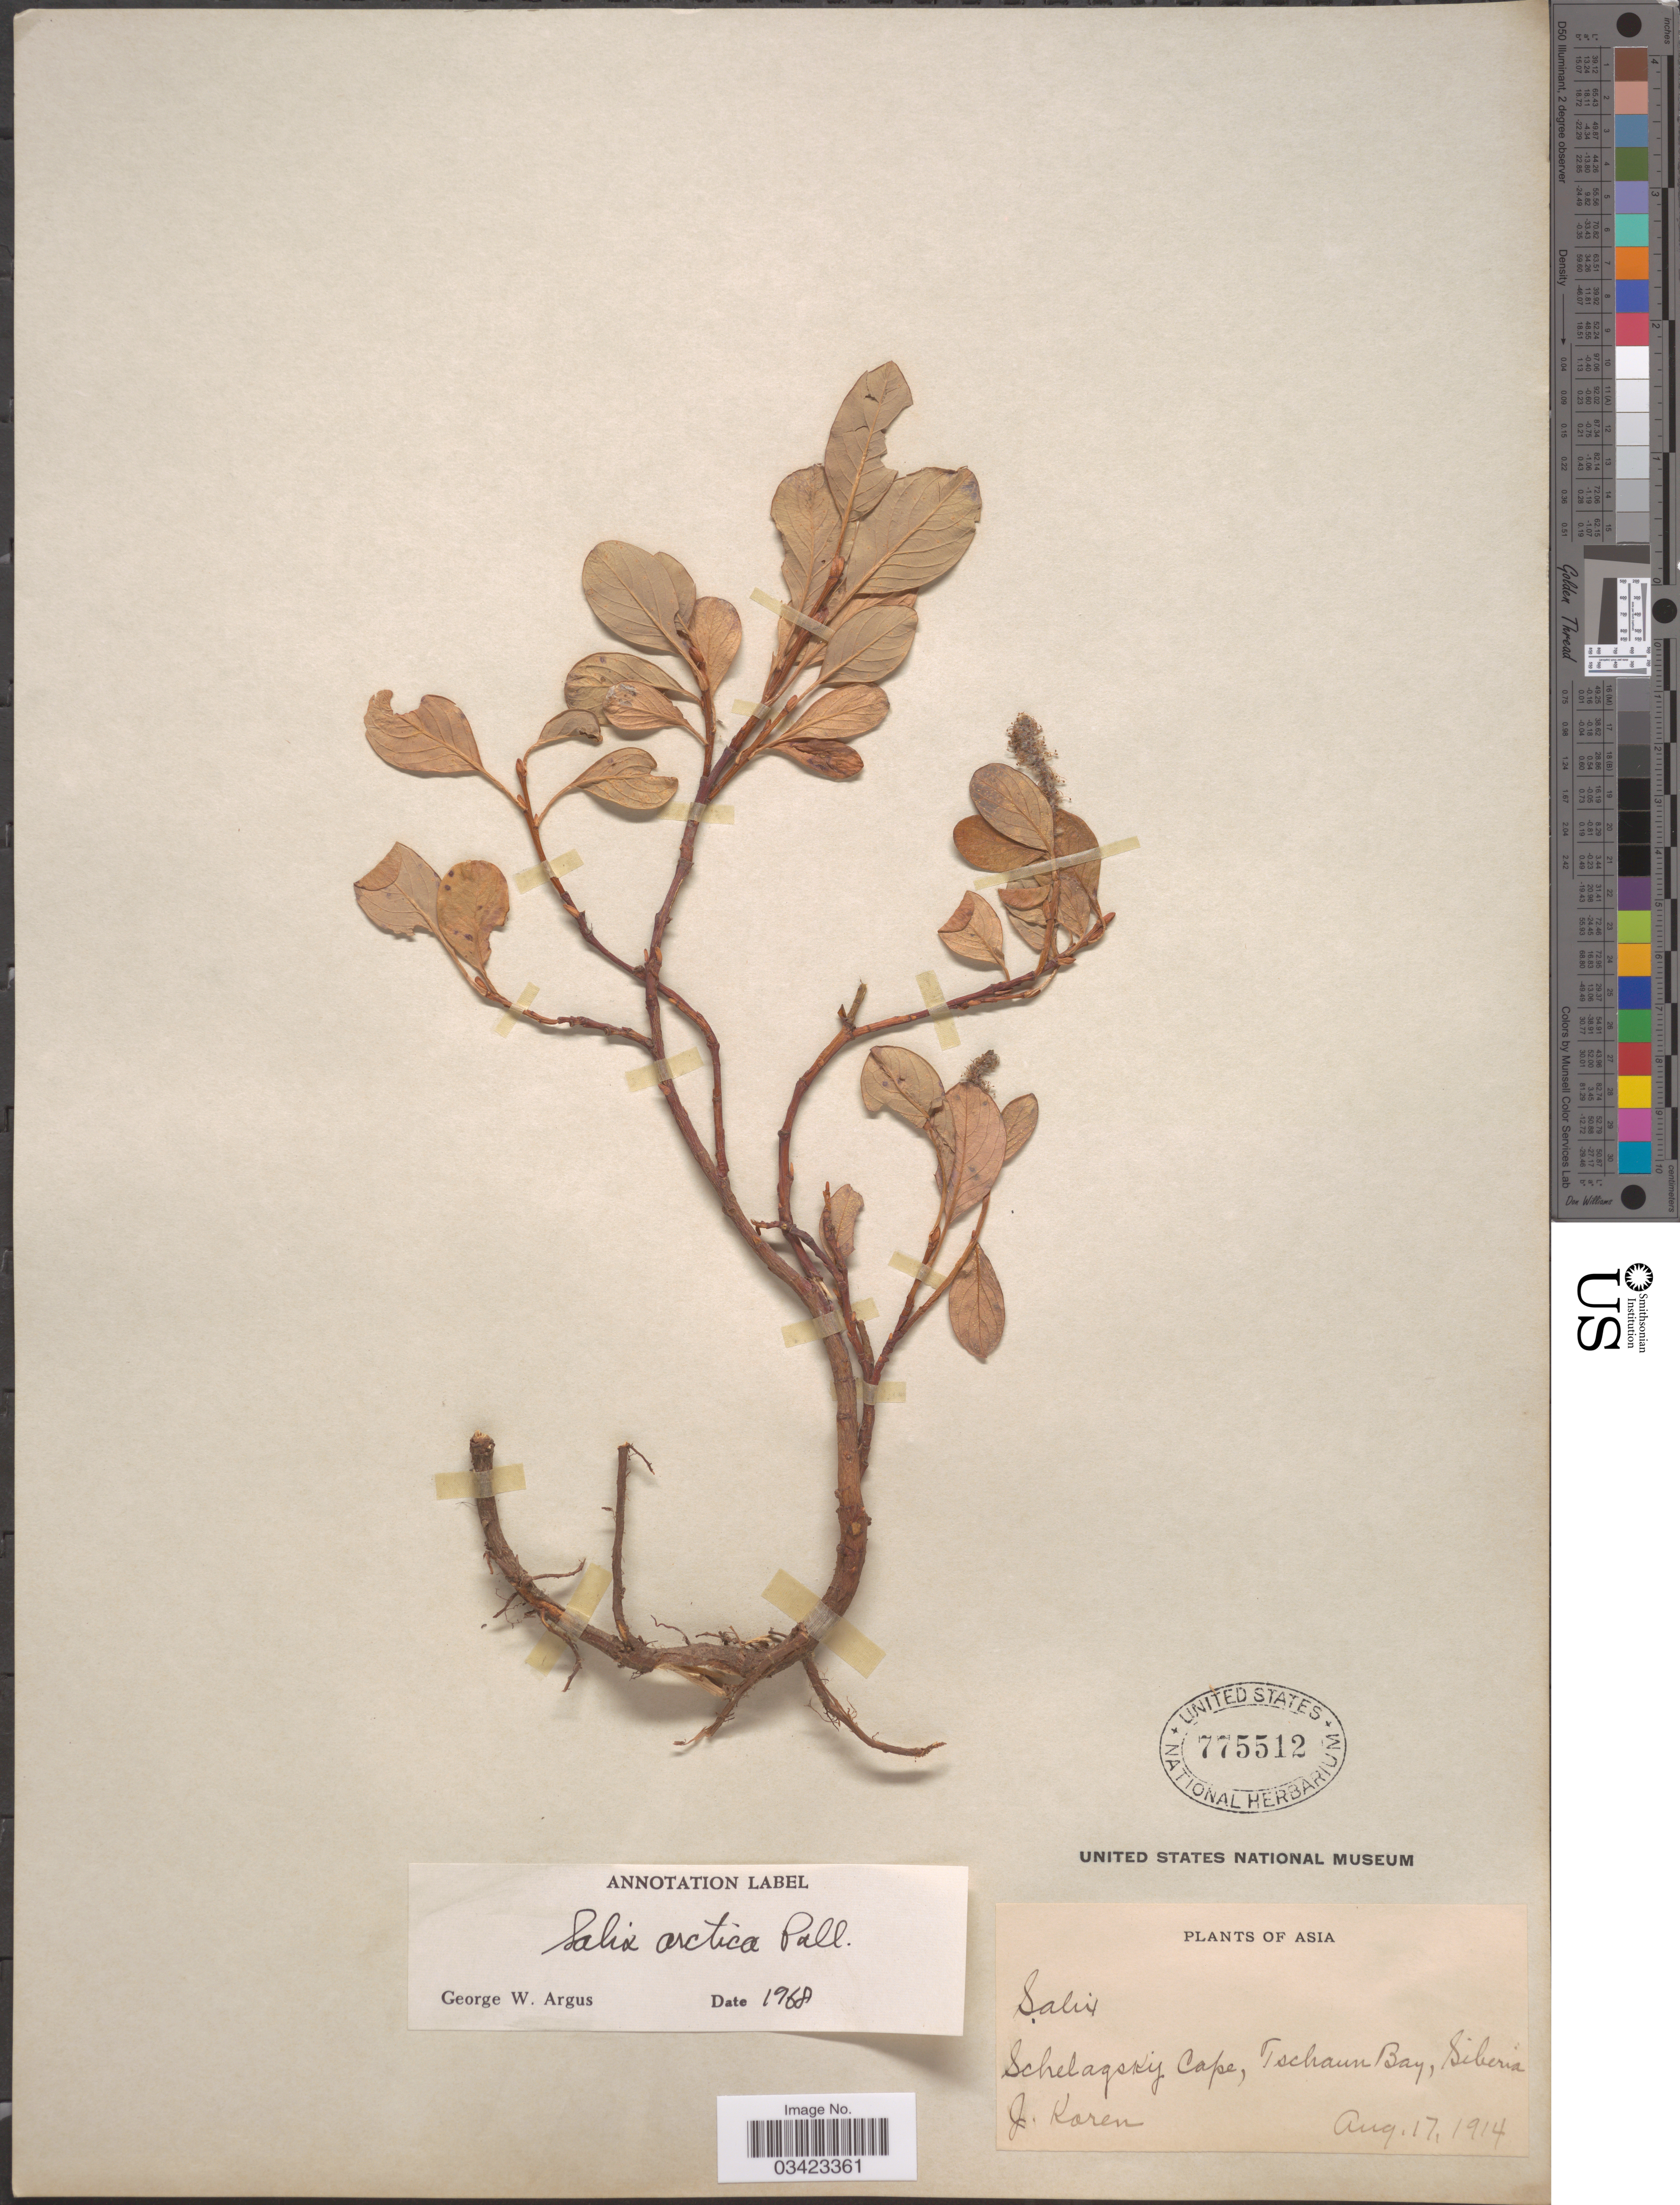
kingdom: Plantae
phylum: Tracheophyta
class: Magnoliopsida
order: Malpighiales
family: Salicaceae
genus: Salix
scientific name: Salix arctica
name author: Pall.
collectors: J. Koren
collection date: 1914-08-17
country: Russian Federation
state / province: Chukotka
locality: Schelagsky Cape, Tschaun Bay, Siberia. Asia.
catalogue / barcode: US 775512